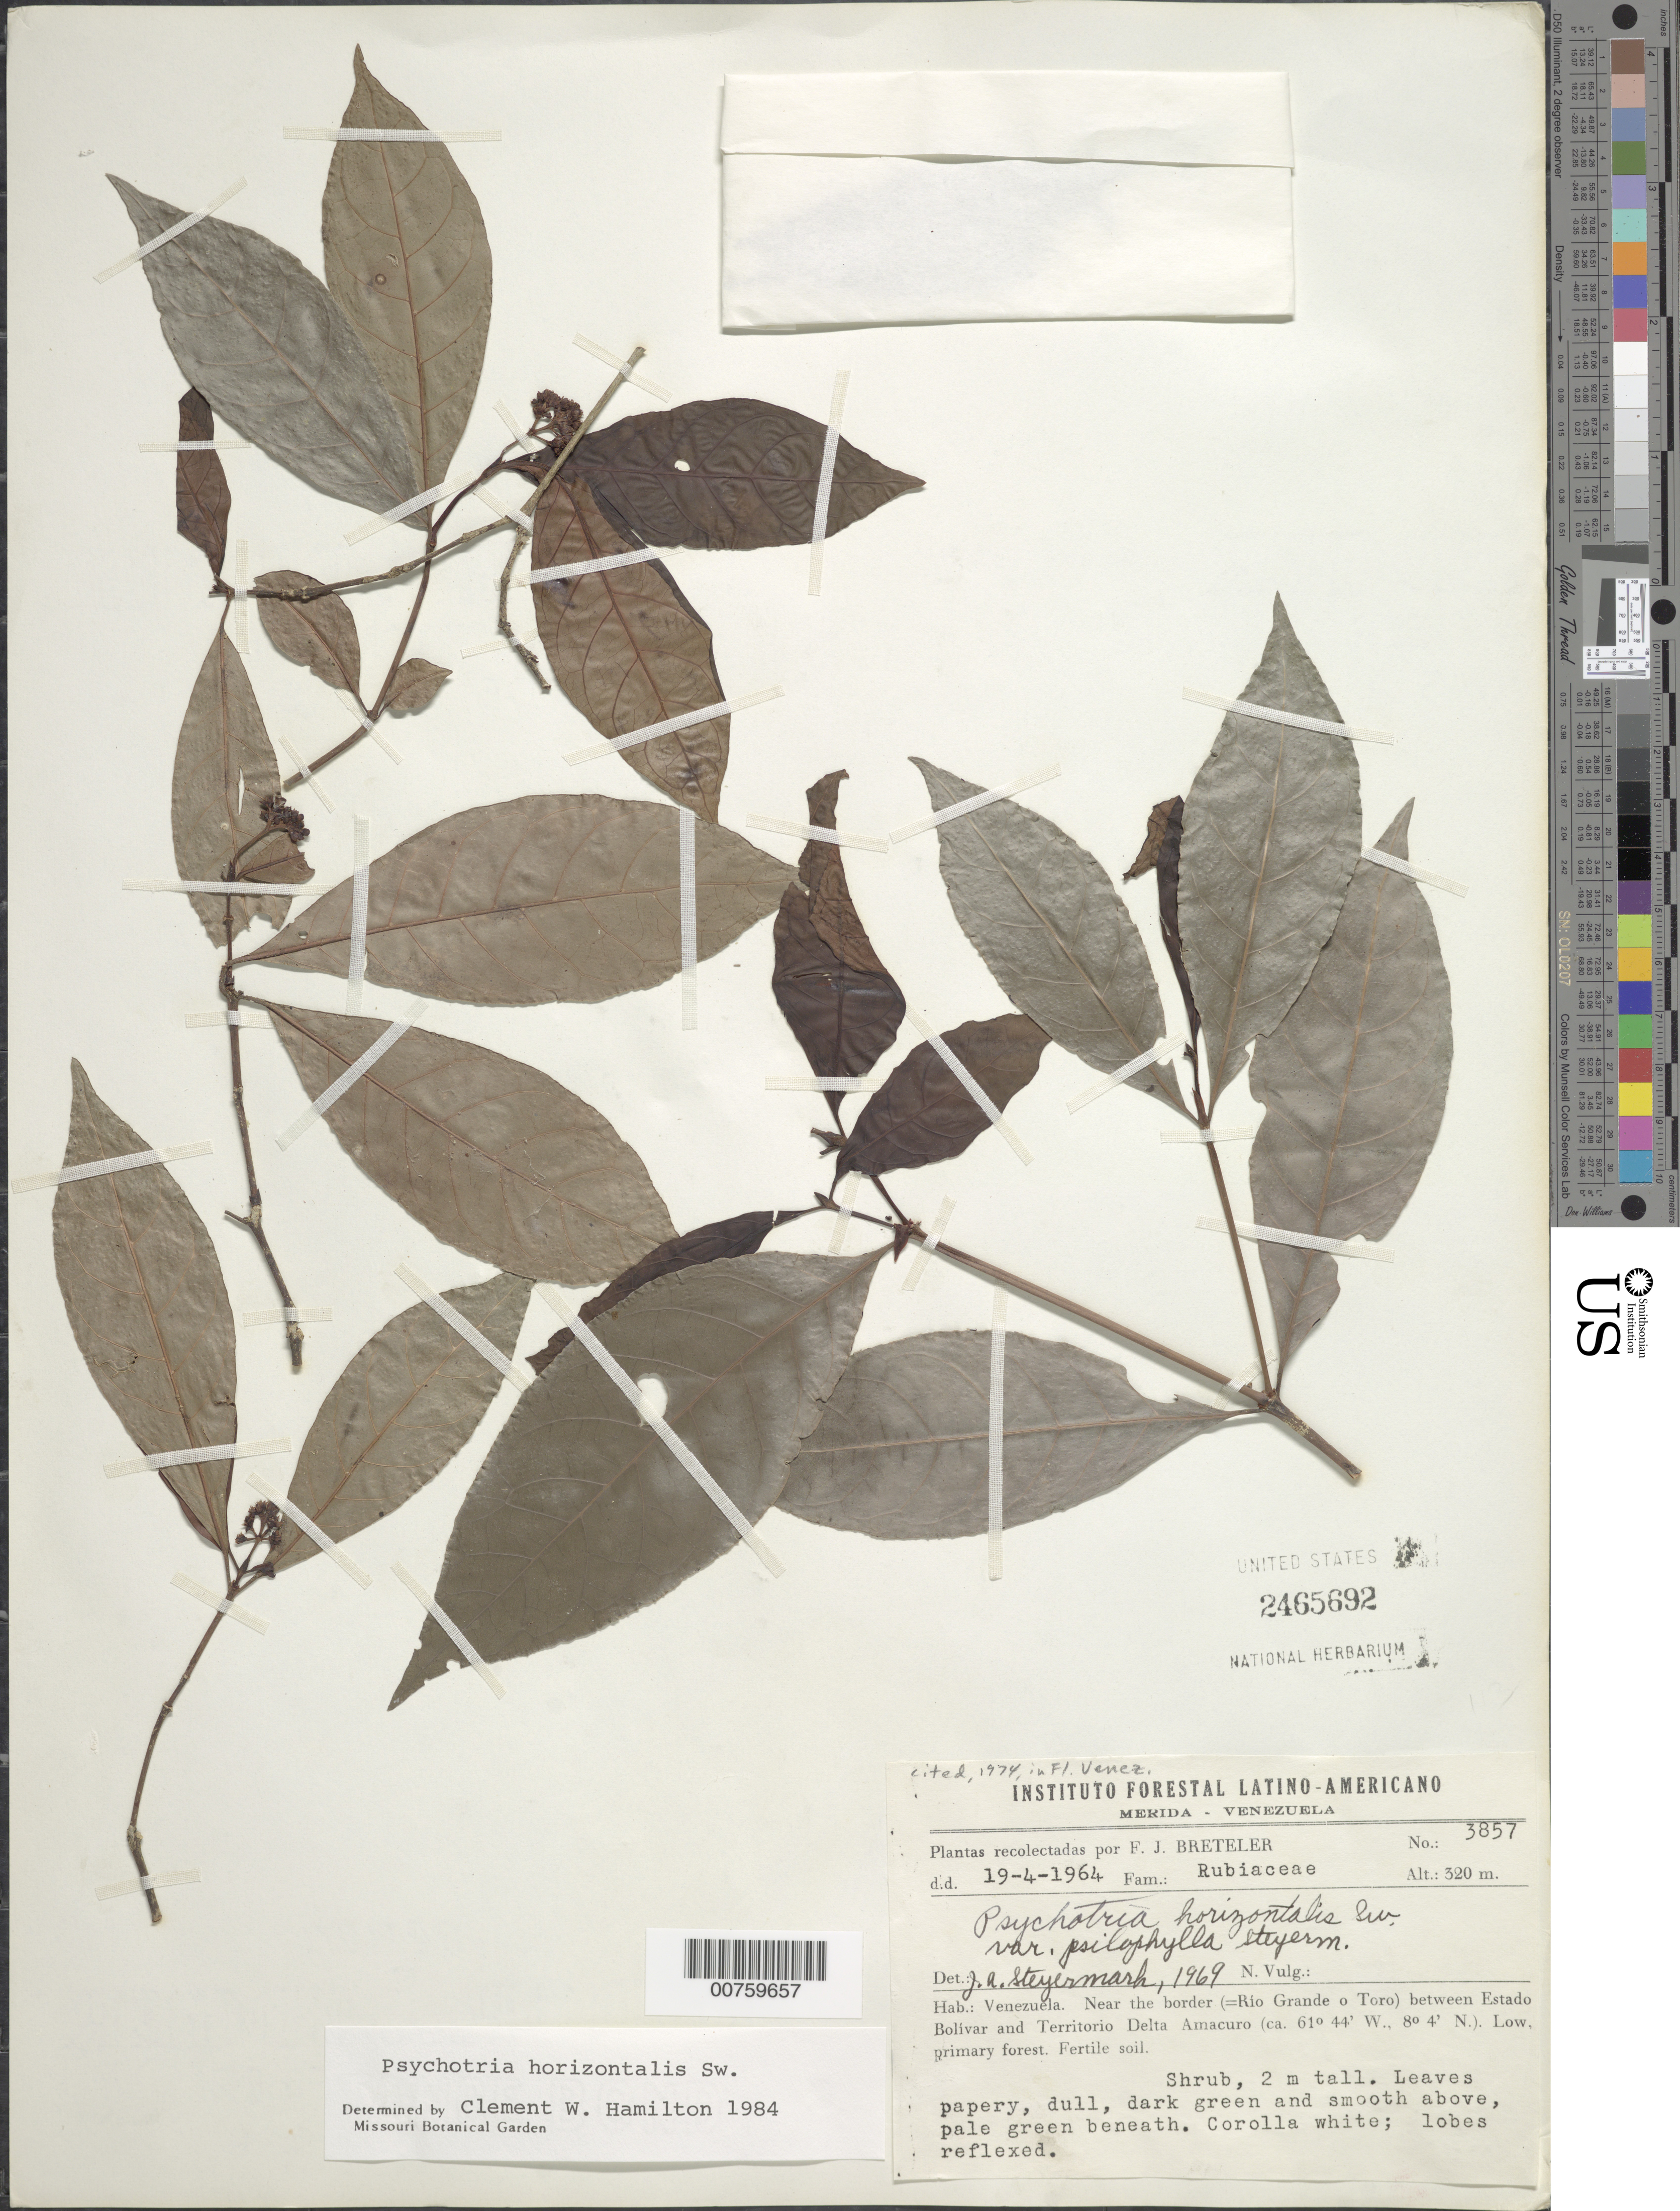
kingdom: Plantae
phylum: Tracheophyta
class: Magnoliopsida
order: Gentianales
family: Rubiaceae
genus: Psychotria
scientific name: Psychotria horizontalis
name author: Sw.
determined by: Hamilton, C. W.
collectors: F. J. Breteler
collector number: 3857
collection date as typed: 19-Apr-64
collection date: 1964-04-19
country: Venezuela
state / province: Bolívar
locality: Río Grande o Toro, near border between Estado Bolívar and Territorío Delta Amacuro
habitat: Low, primary forest, fertile soil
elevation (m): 320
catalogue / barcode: US 2465692